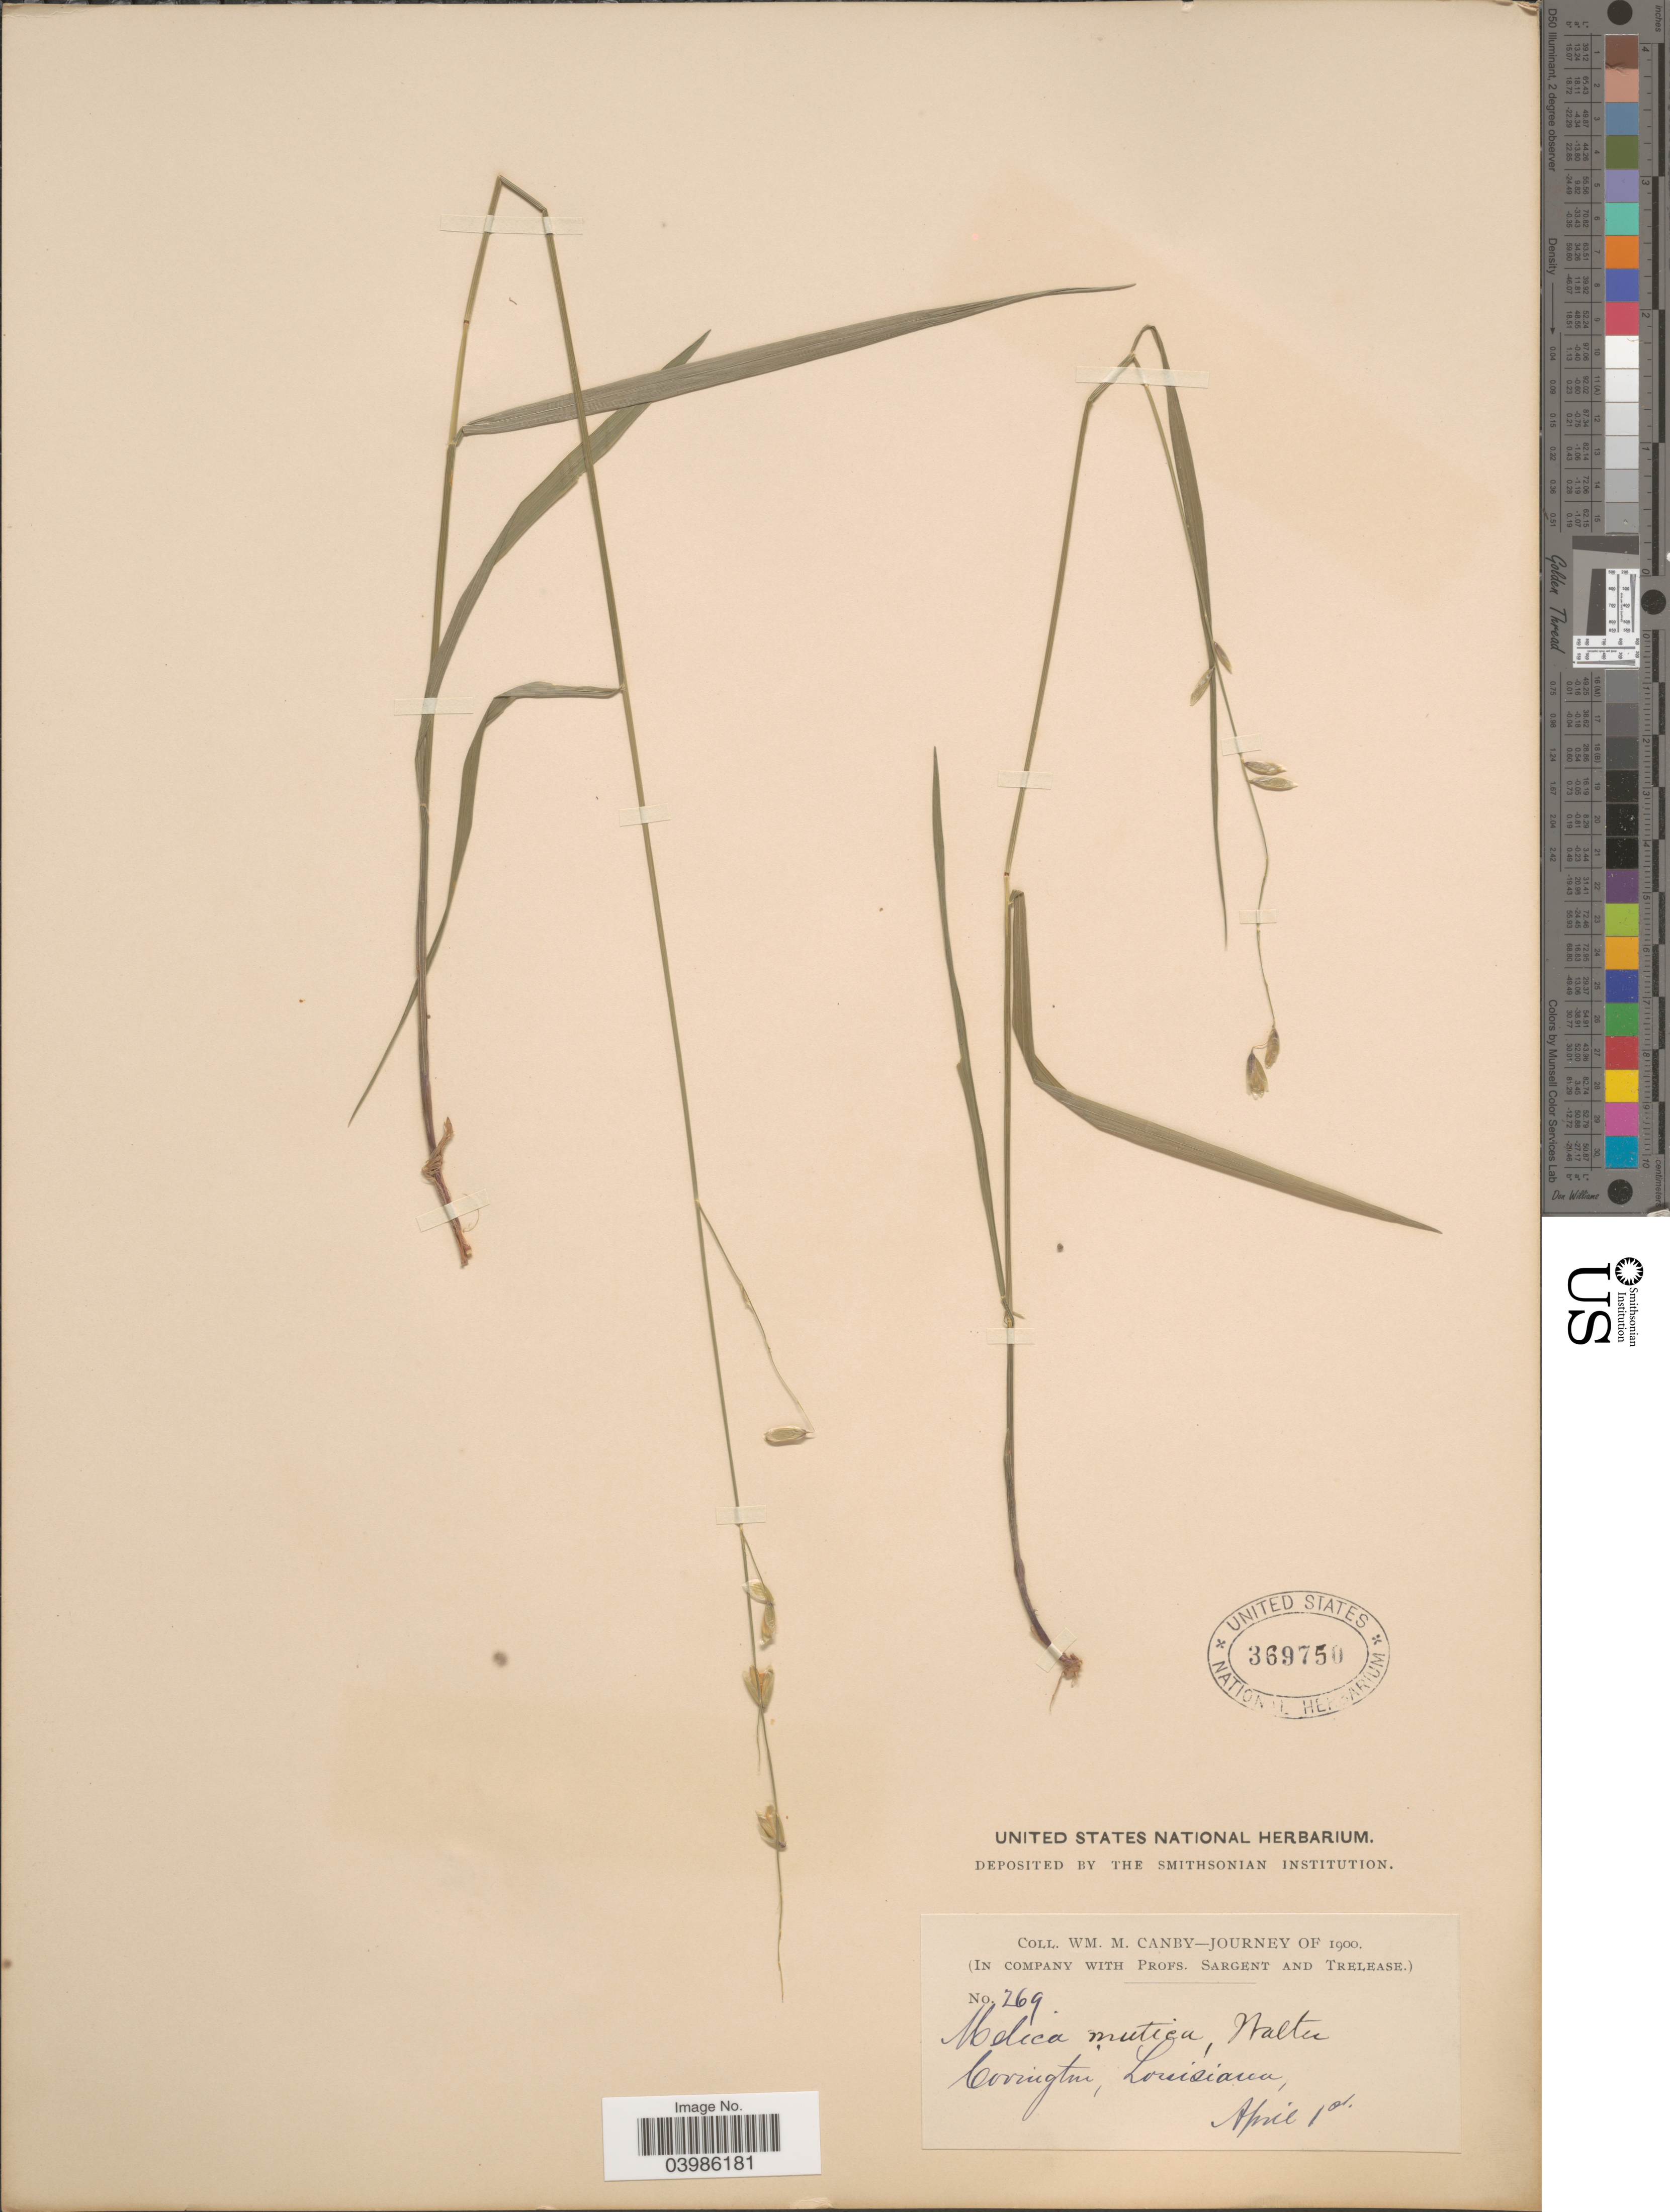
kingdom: Plantae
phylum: Tracheophyta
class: Liliopsida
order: Poales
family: Poaceae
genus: Melica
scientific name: Melica mutica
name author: Walter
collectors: W. M. Canby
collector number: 269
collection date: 1900-04-01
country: United States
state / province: Louisiana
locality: Covington.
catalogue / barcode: US 369750